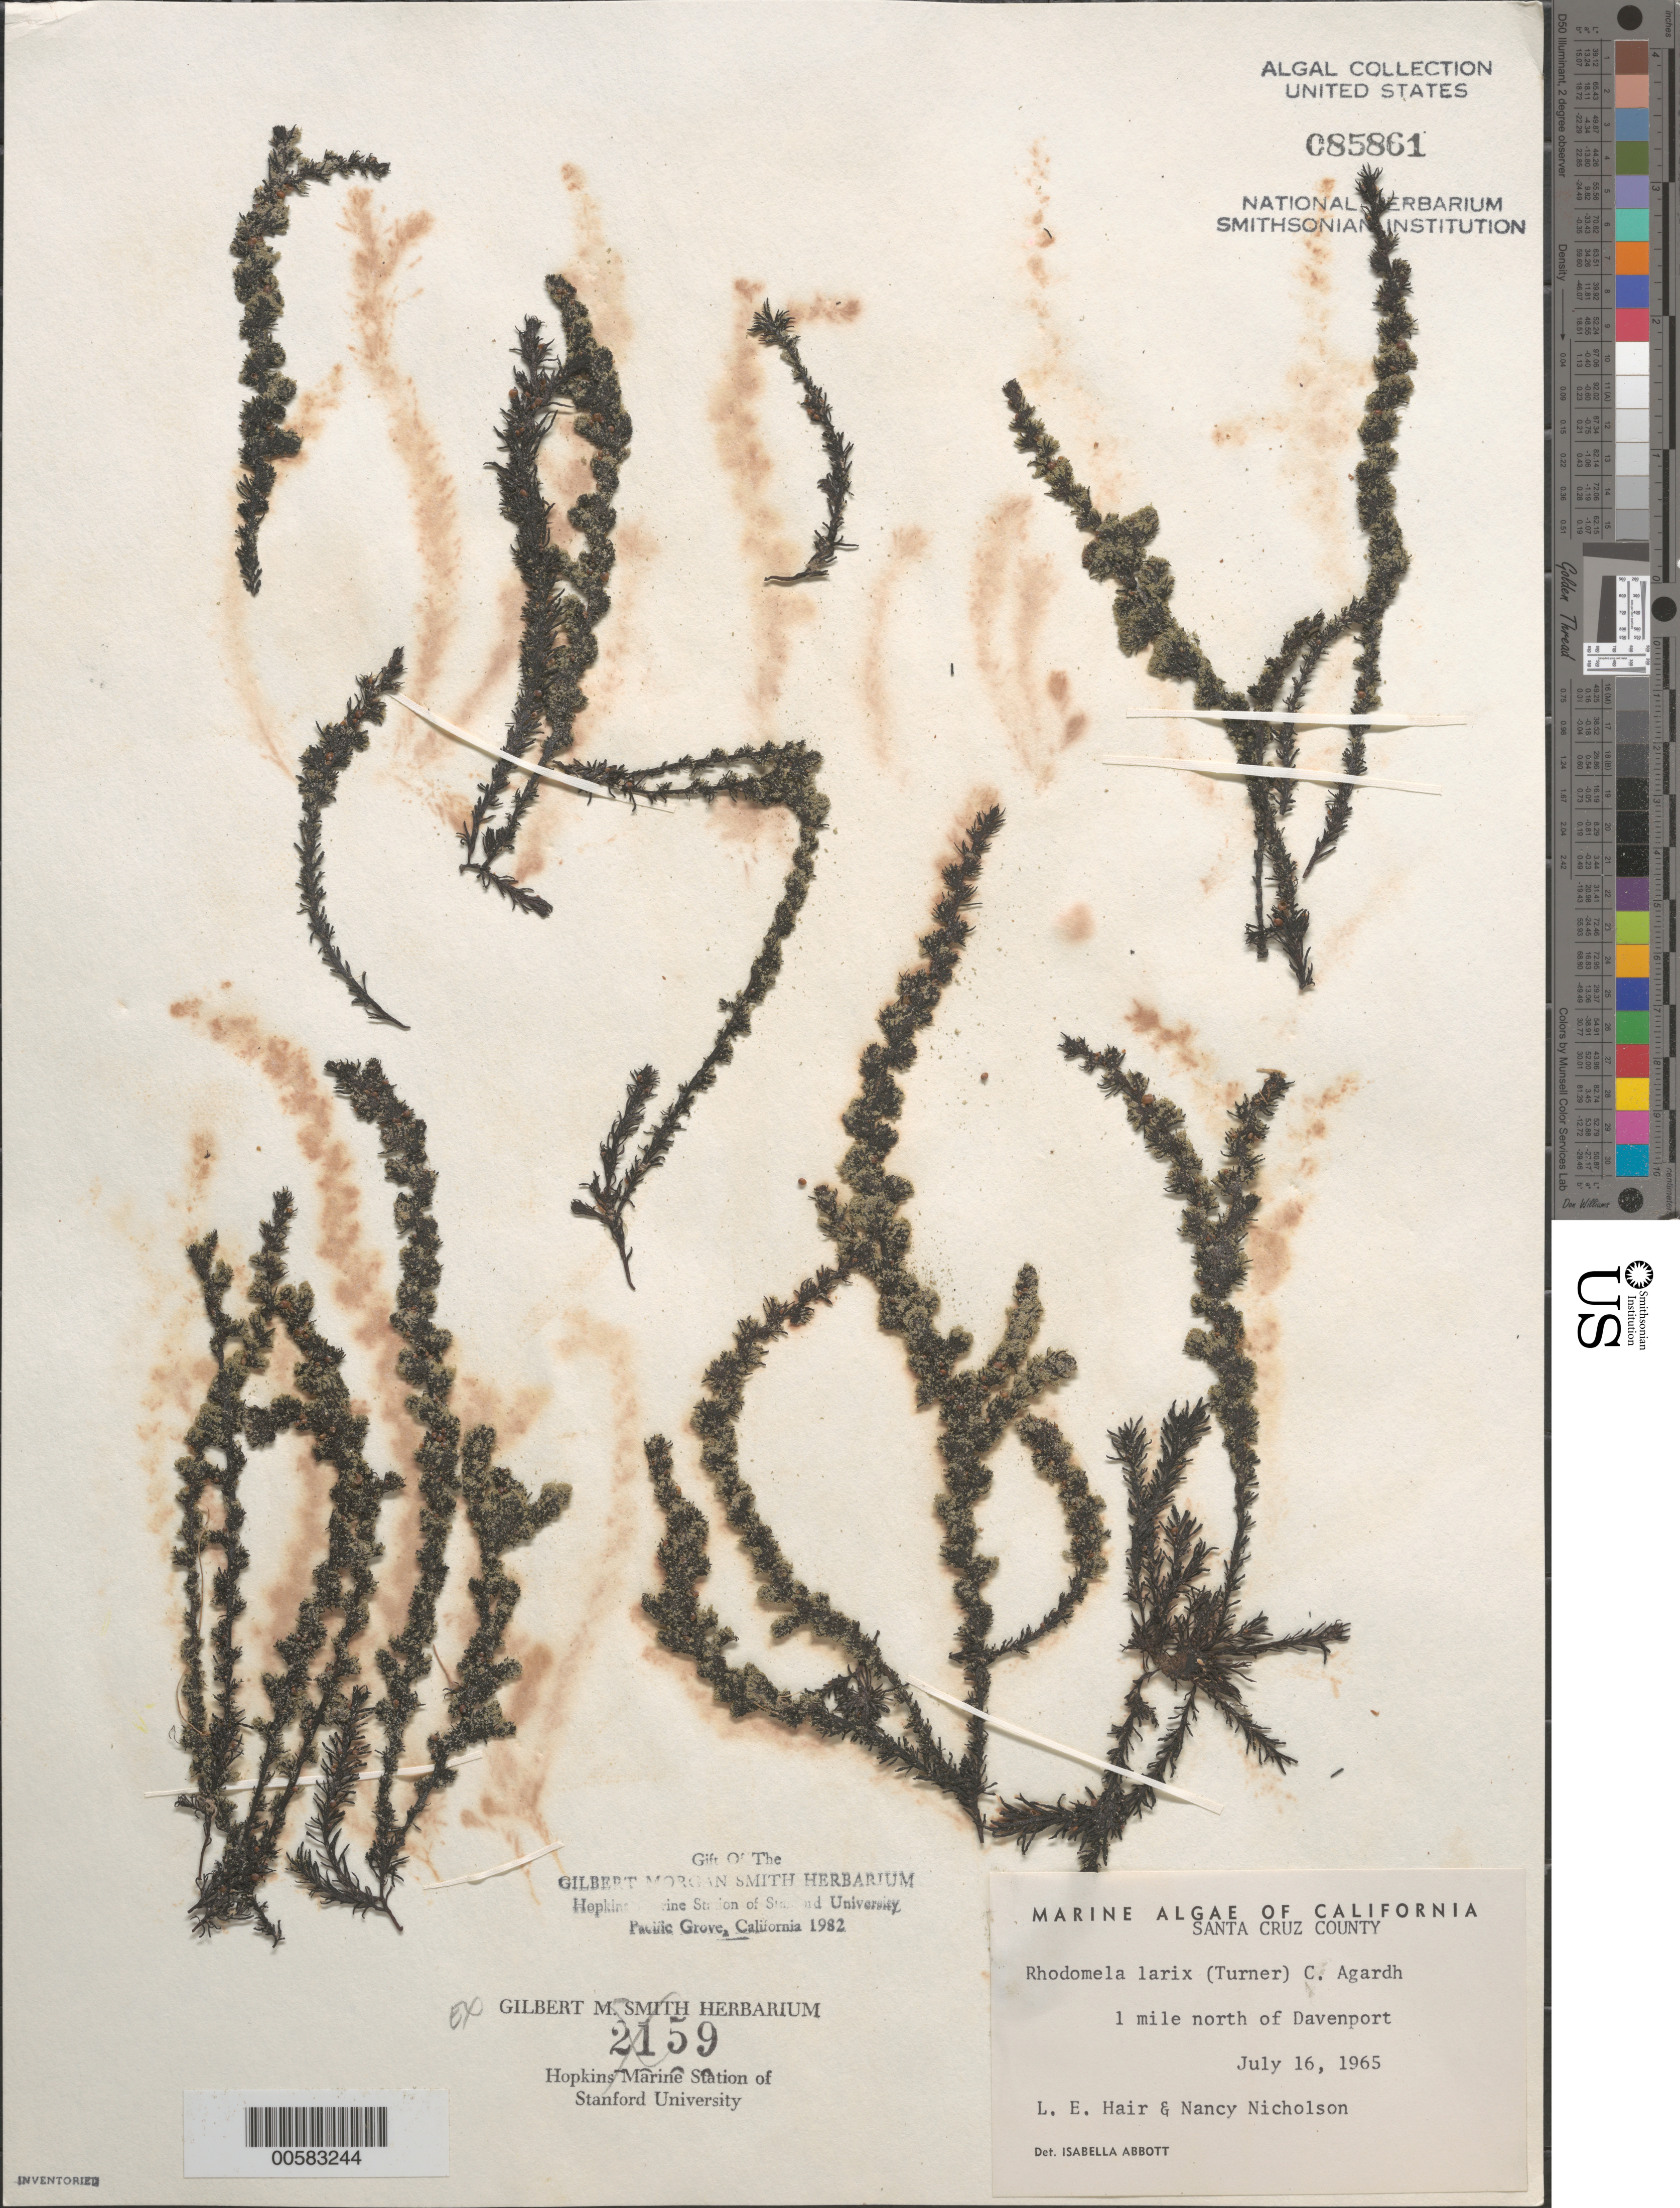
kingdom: Plantae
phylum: Rhodophyta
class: Florideophyceae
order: Ceramiales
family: Rhodomelaceae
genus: Neorhodomela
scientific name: Neorhodomela larix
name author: (Turner) Masuda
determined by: Algae name updating Project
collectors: L. Hair & N. Nicholson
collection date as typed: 16 Jul 1965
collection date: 1965-07-16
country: United States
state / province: California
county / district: Santa Cruz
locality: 1 mile north of Davenport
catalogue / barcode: US 85861